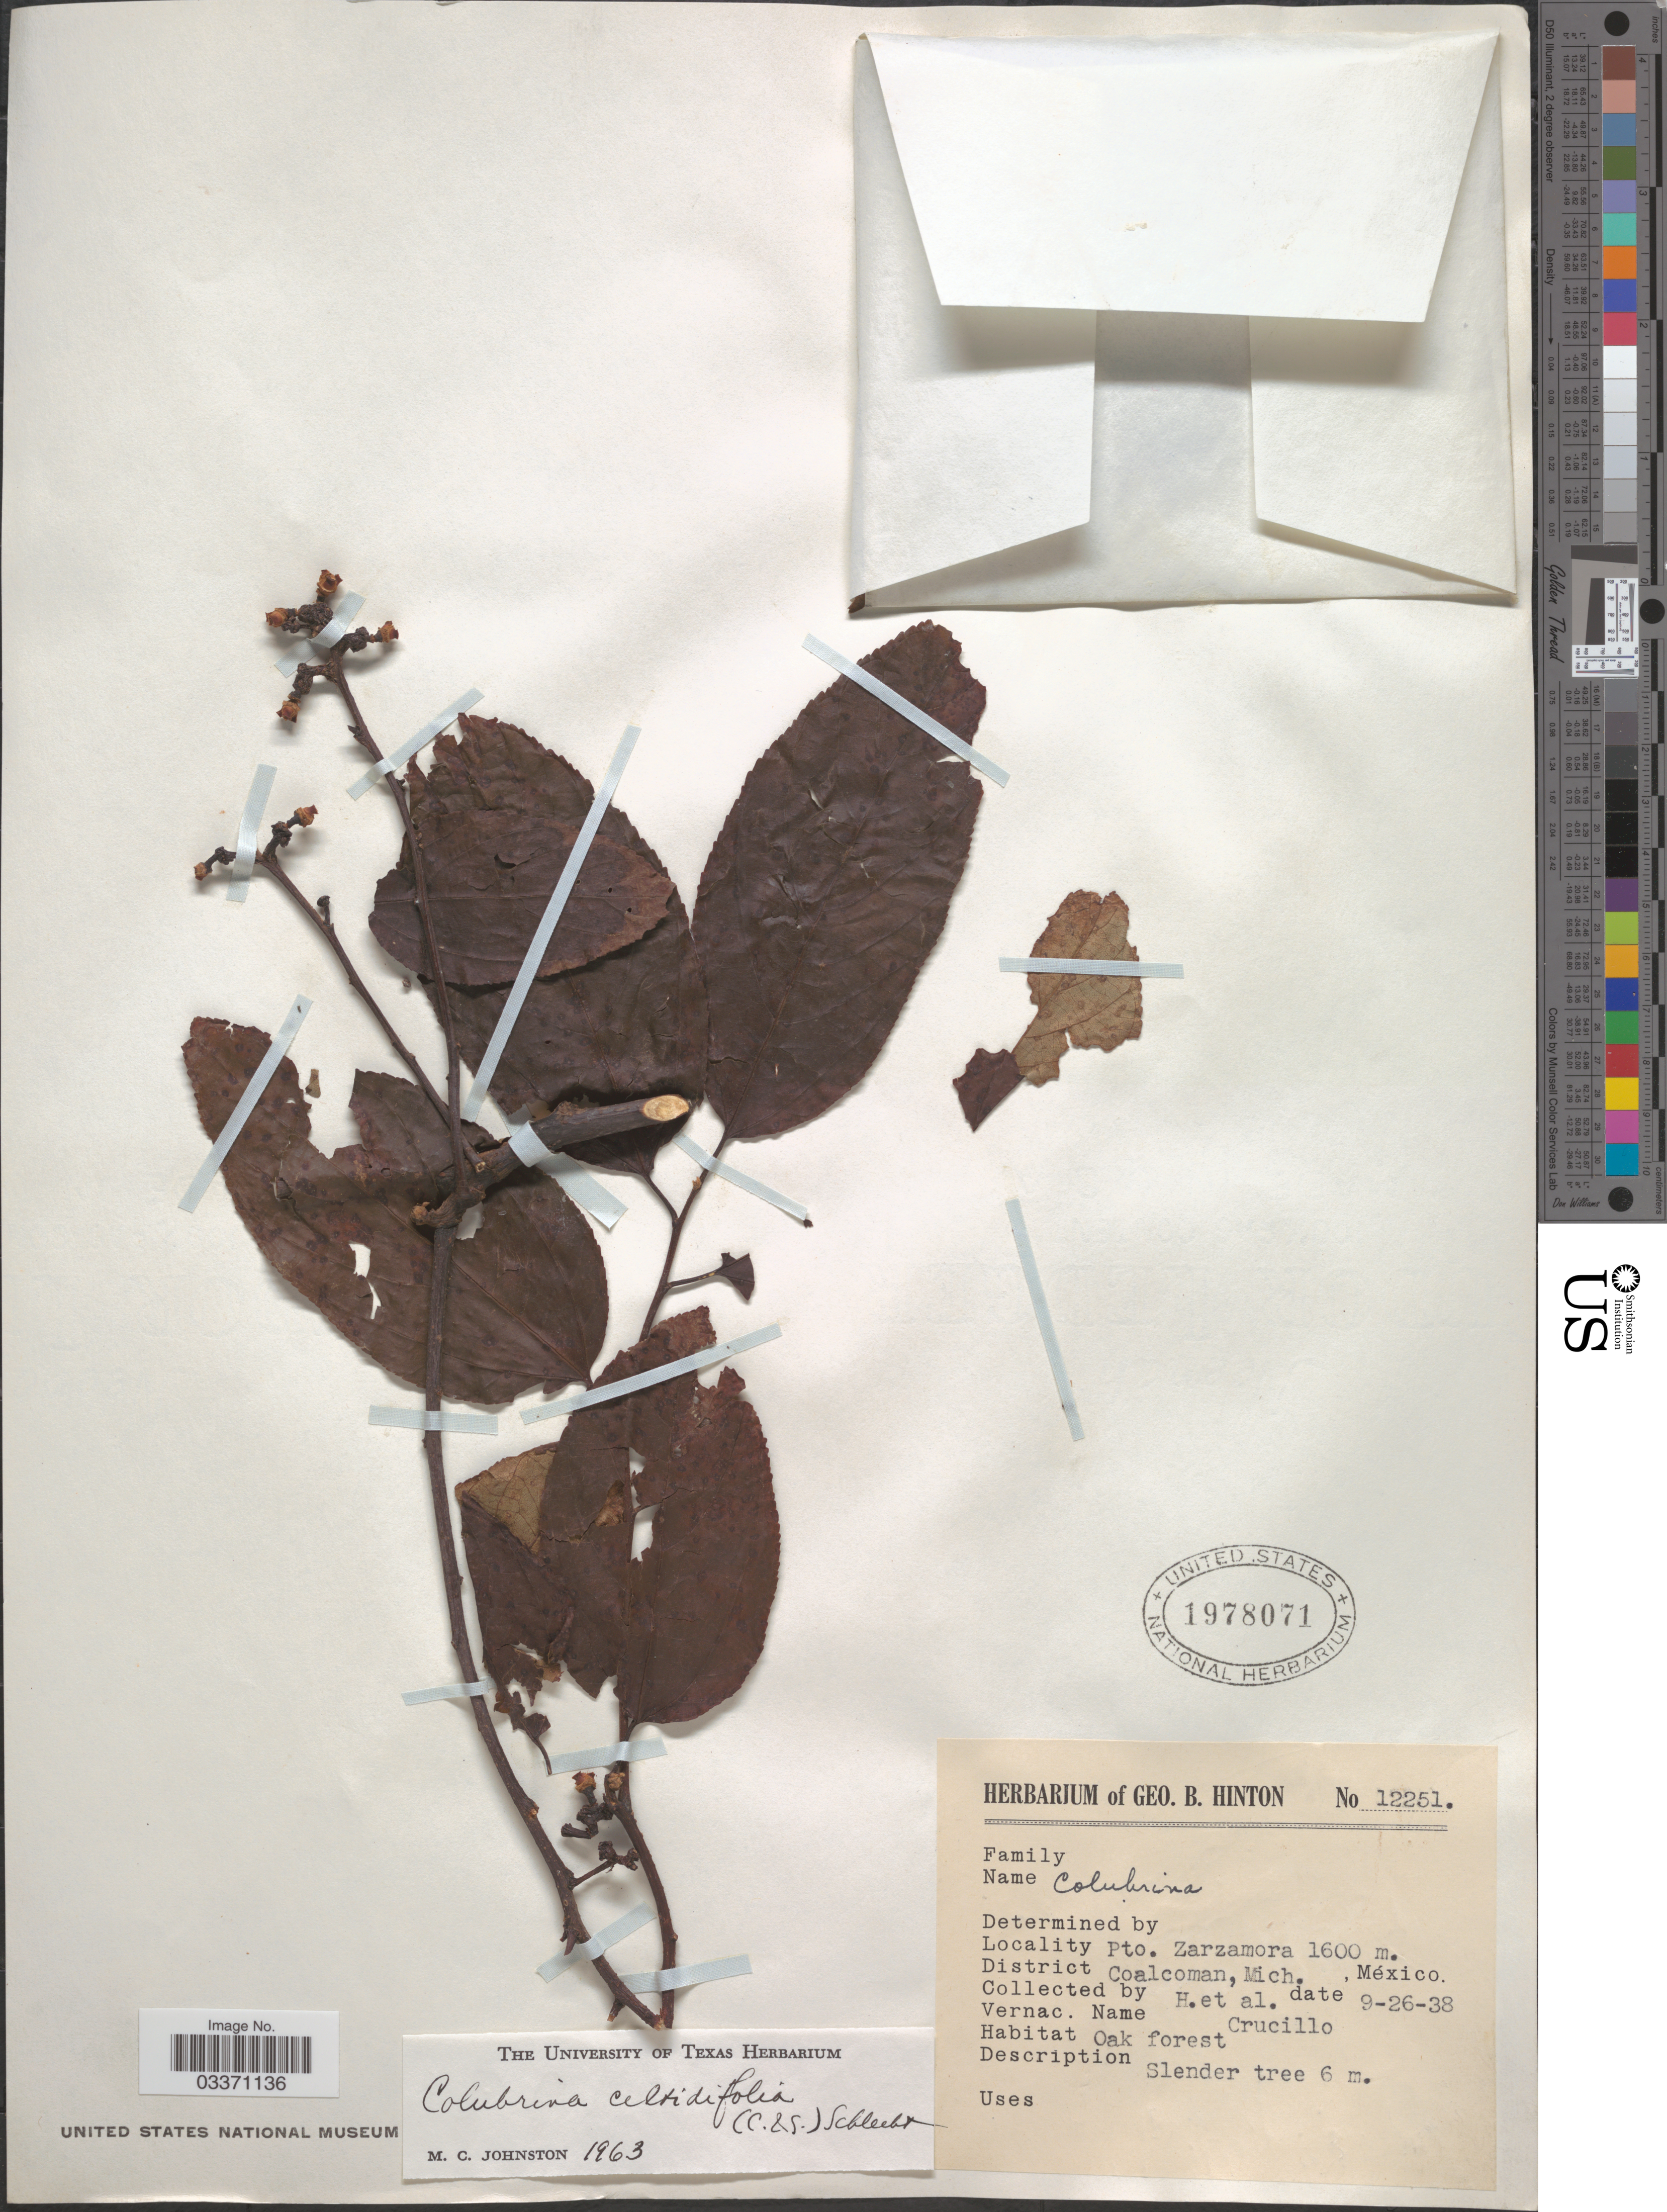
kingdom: Plantae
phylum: Tracheophyta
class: Magnoliopsida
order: Rosales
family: Rhamnaceae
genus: Colubrina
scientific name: Colubrina celtidifolia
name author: (Schltdl. & Cham.) Schltdl.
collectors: G. B. Hinton & et al.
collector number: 12251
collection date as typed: Transcribed d/m/y: 26/9/38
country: Mexico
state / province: Michoacán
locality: Pto. Zarzamora, District Coalcoman.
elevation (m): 1600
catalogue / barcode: US 1978071